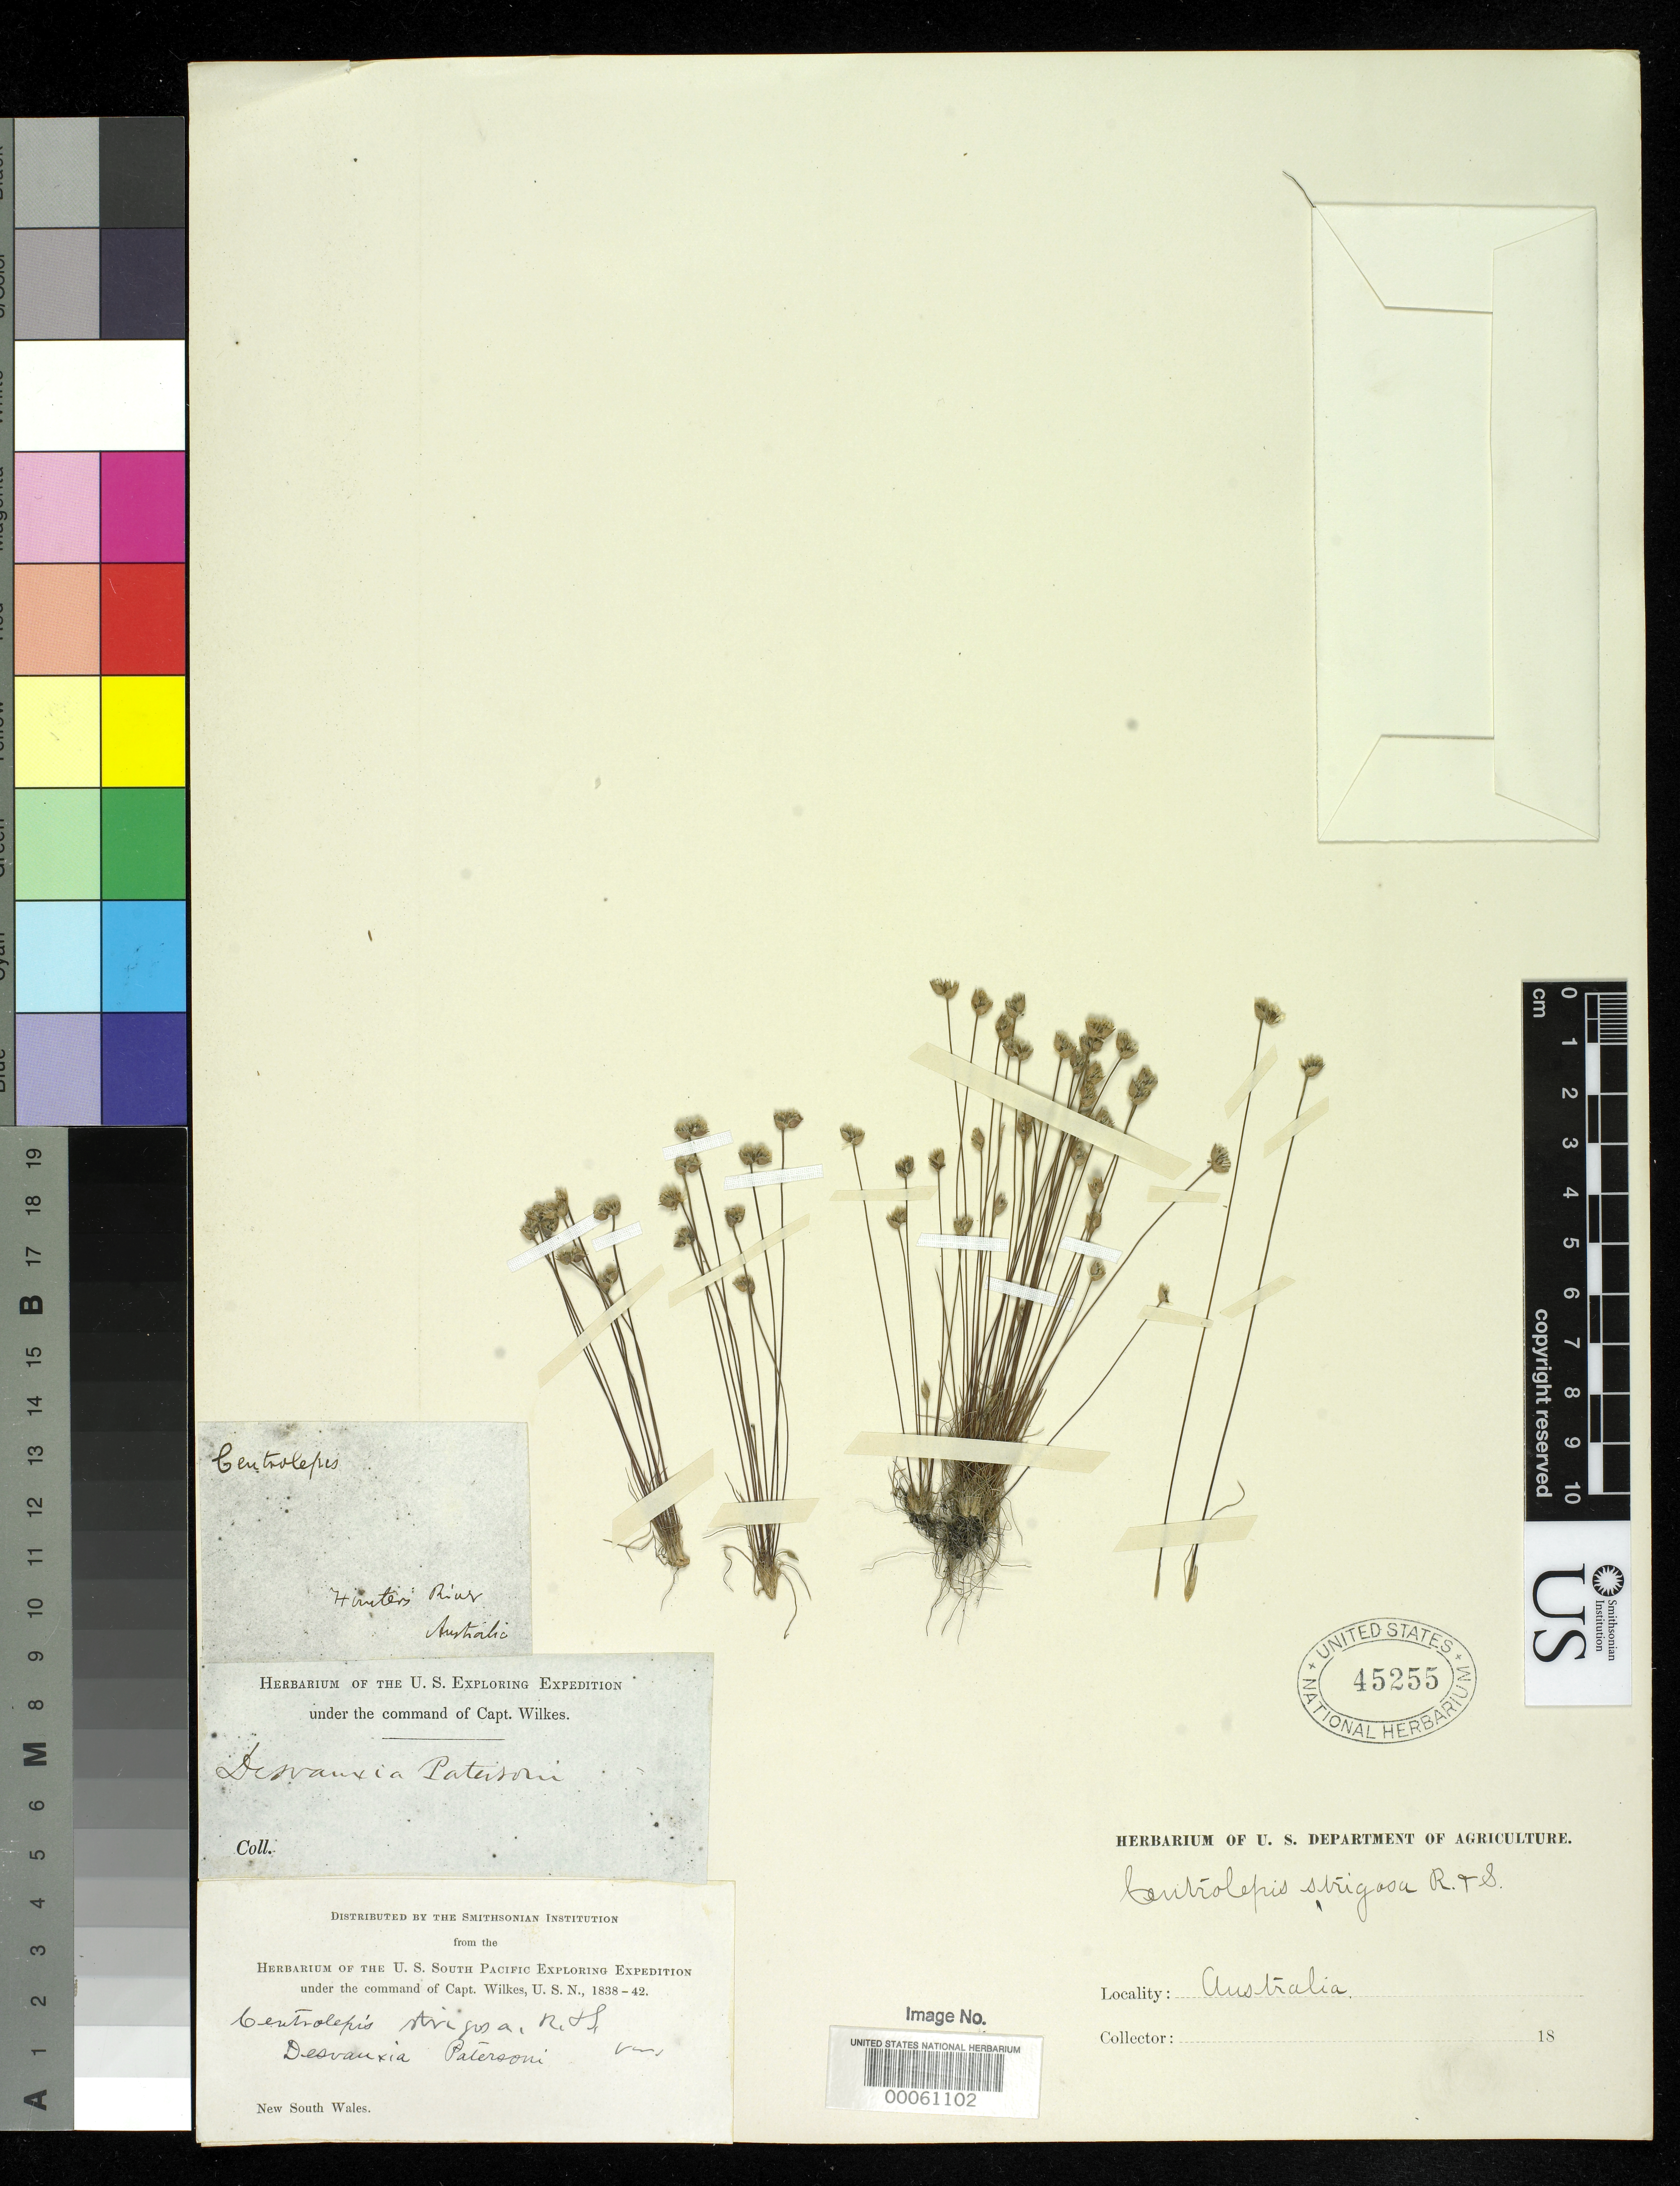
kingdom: Plantae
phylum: Tracheophyta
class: Liliopsida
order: Poales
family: Restionaceae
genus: Centrolepis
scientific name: Centrolepis strigosa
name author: (R. Br.) Roem. & Schult.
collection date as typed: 1838 to -- --- 1842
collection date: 1838/1842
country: Australia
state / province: New South Wales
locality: Hunters River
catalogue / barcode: US 45255